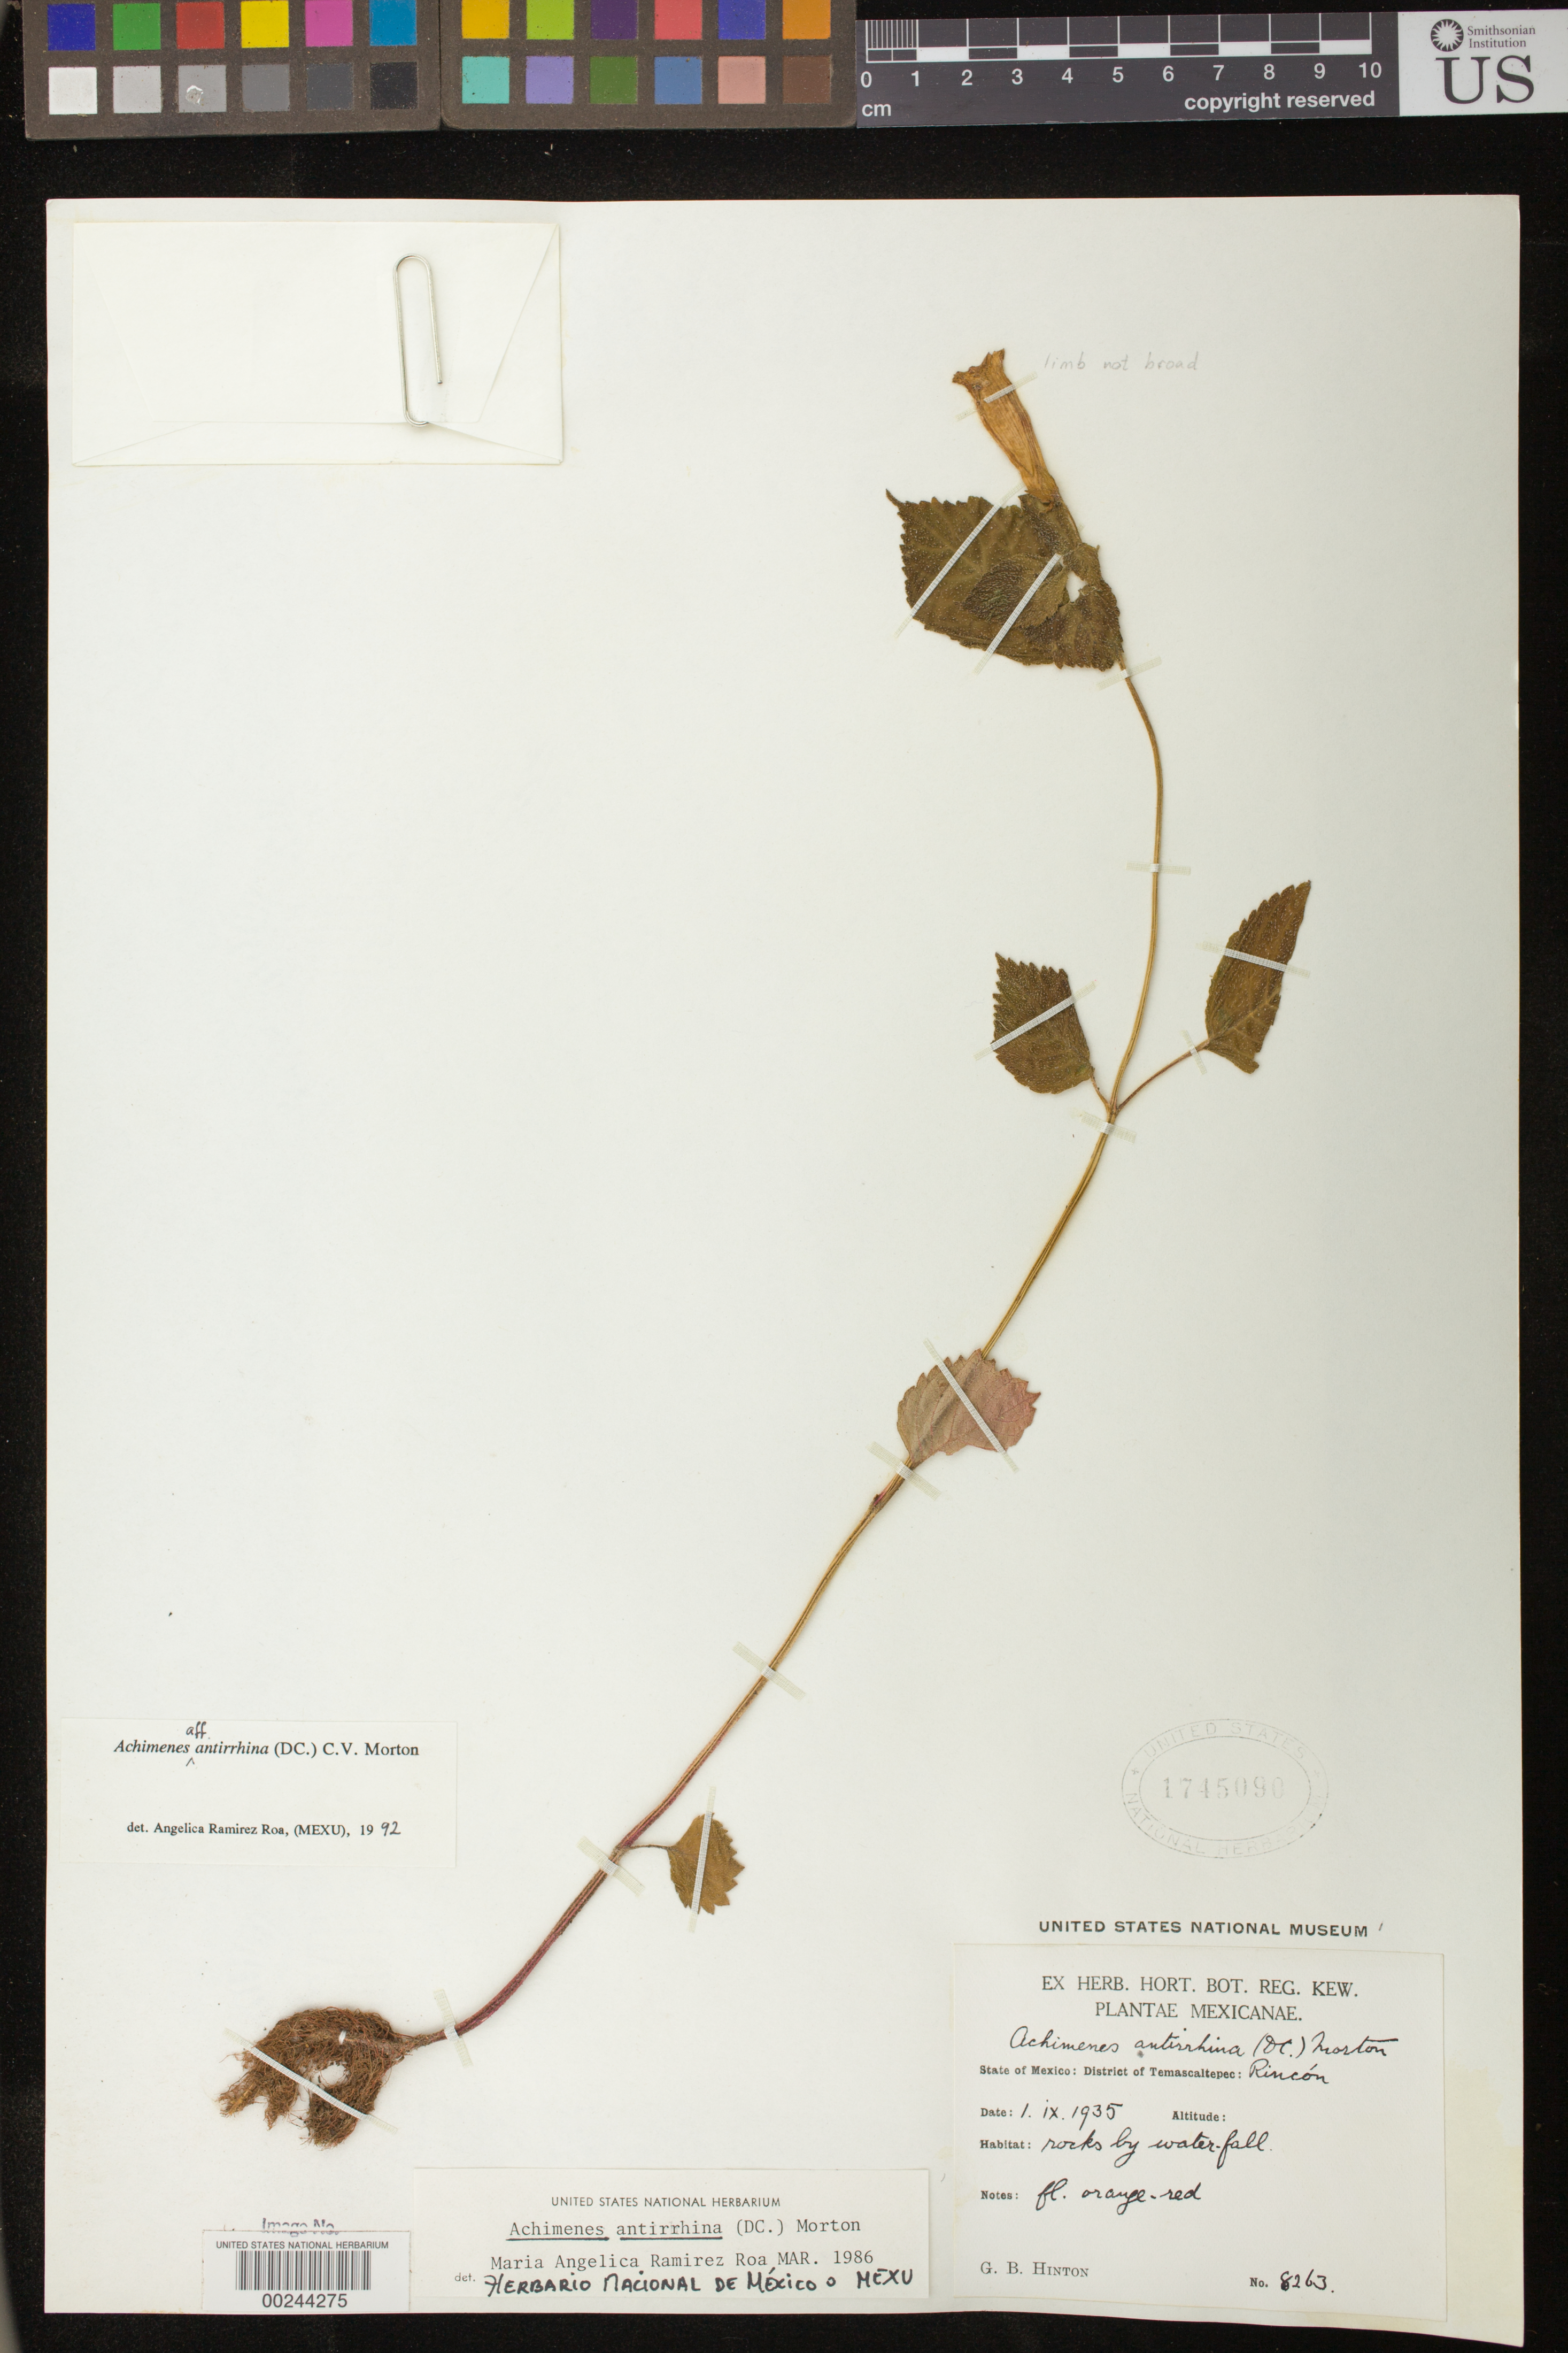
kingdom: Plantae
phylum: Tracheophyta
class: Magnoliopsida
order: Lamiales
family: Gesneriaceae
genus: Achimenes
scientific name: Achimenes antirrhina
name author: (DC.) C.V. Morton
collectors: G. B. Hinton & et al.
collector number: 8263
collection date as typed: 01 Sep 1935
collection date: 1935-09-01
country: Mexico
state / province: México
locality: Dist. of Temascaltepec, Rincon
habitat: Rocks by waterfall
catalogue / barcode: US 1745090